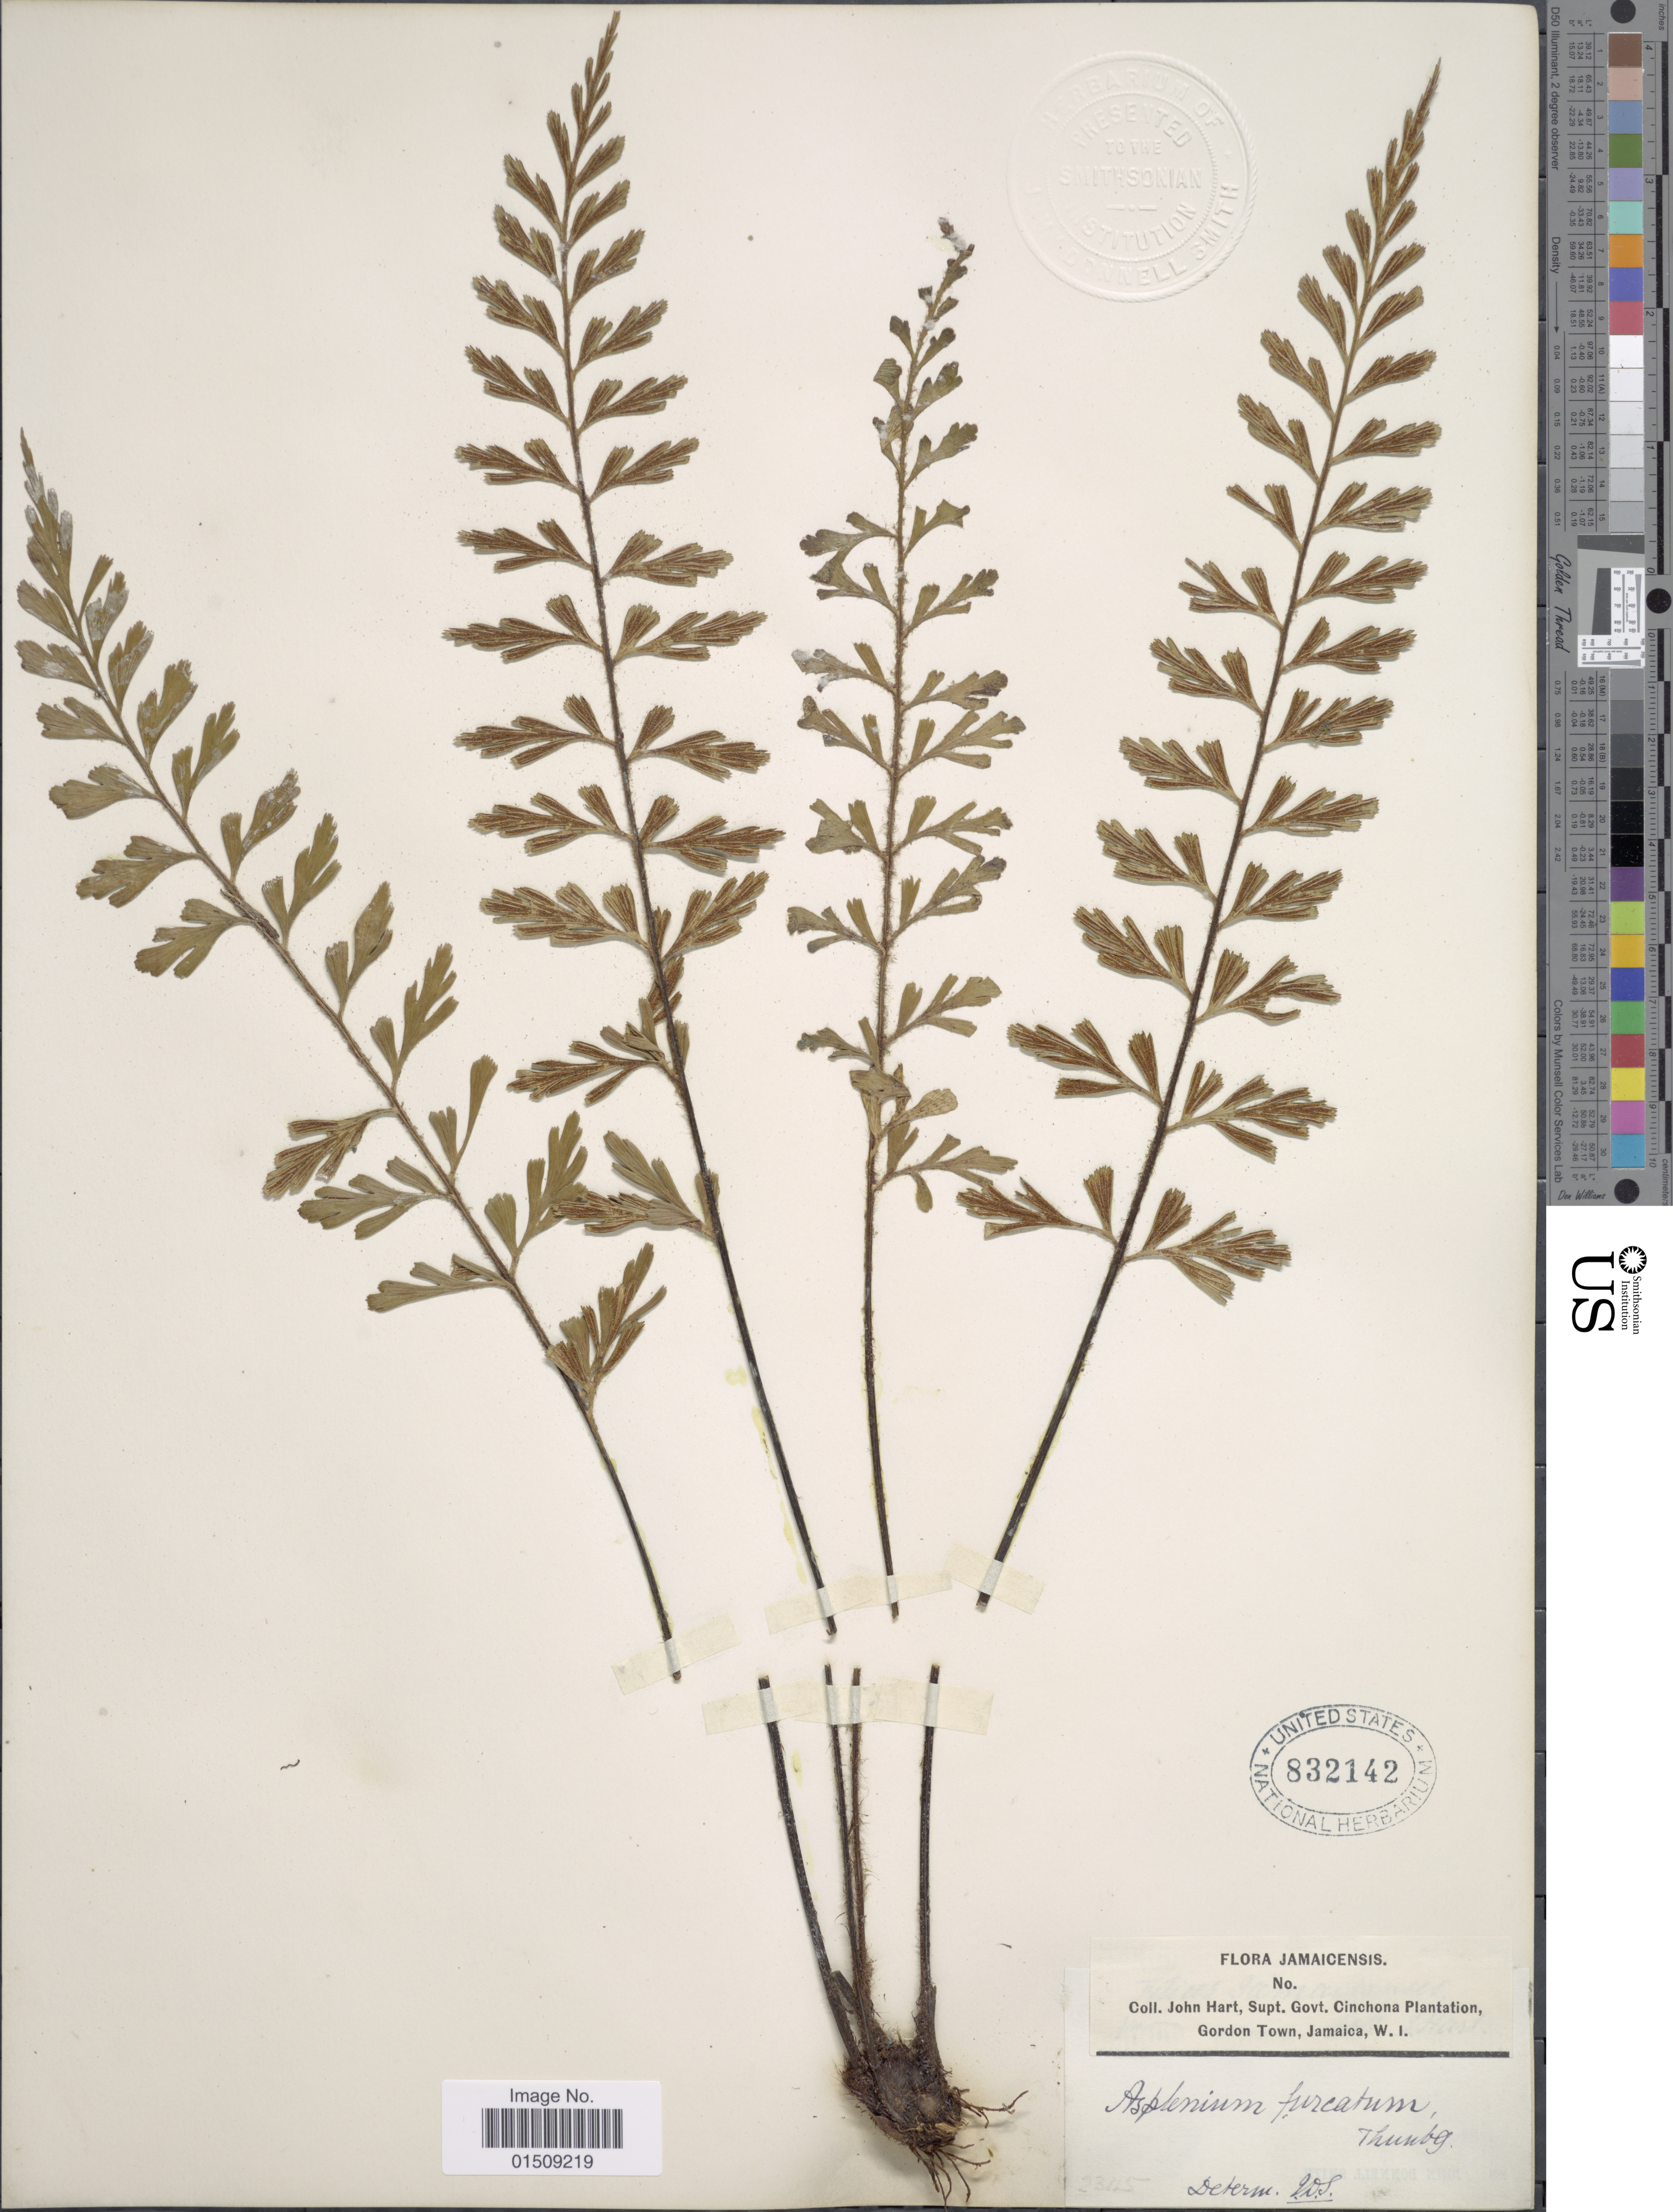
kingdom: Plantae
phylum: Tracheophyta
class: Polypodiopsida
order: Polypodiales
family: Aspleniaceae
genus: Asplenium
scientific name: Asplenium praemorsum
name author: Sw.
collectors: J. H. Hart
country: Jamaica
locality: Jamaicensis, Cinchona Plantation, Gordon Town, Jamaica W.I.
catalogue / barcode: US 832142